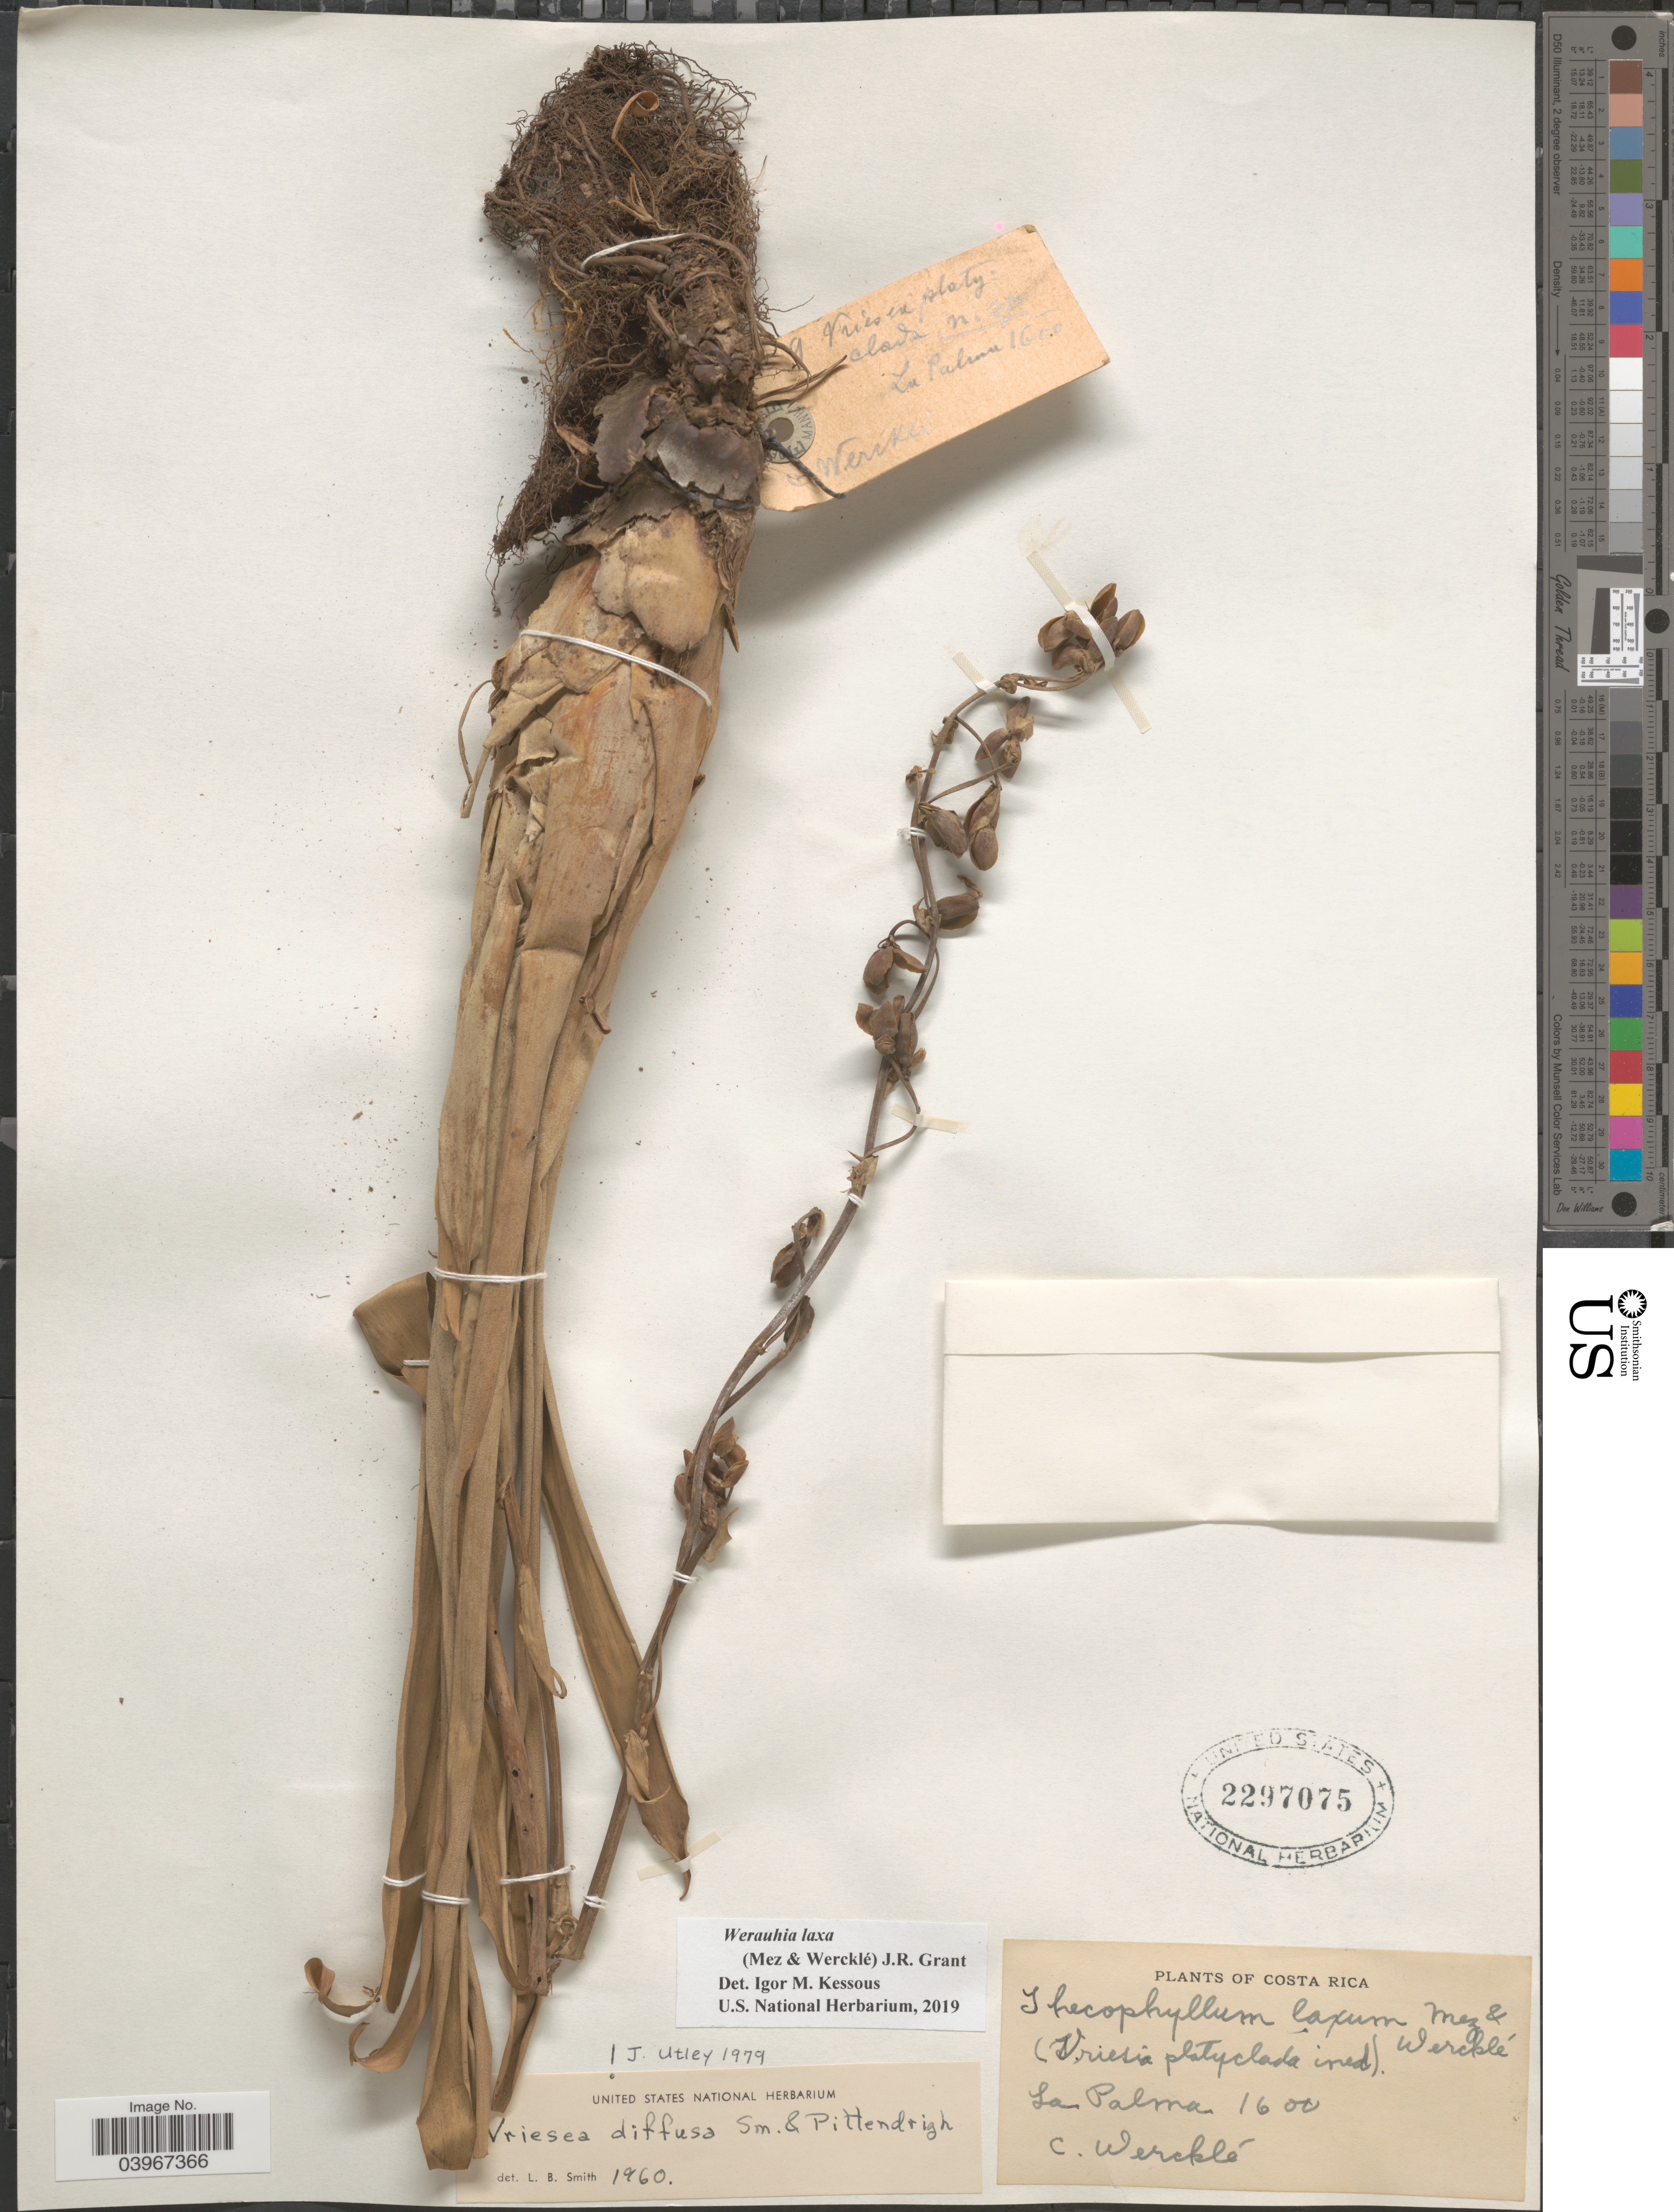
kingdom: Plantae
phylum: Tracheophyta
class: Liliopsida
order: Poales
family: Bromeliaceae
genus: Werauhia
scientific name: Werauhia laxa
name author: (Mez & Wercklé) J.R. Grant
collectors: C. Wercklé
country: Costa Rica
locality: La Palma.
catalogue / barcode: US 2297075